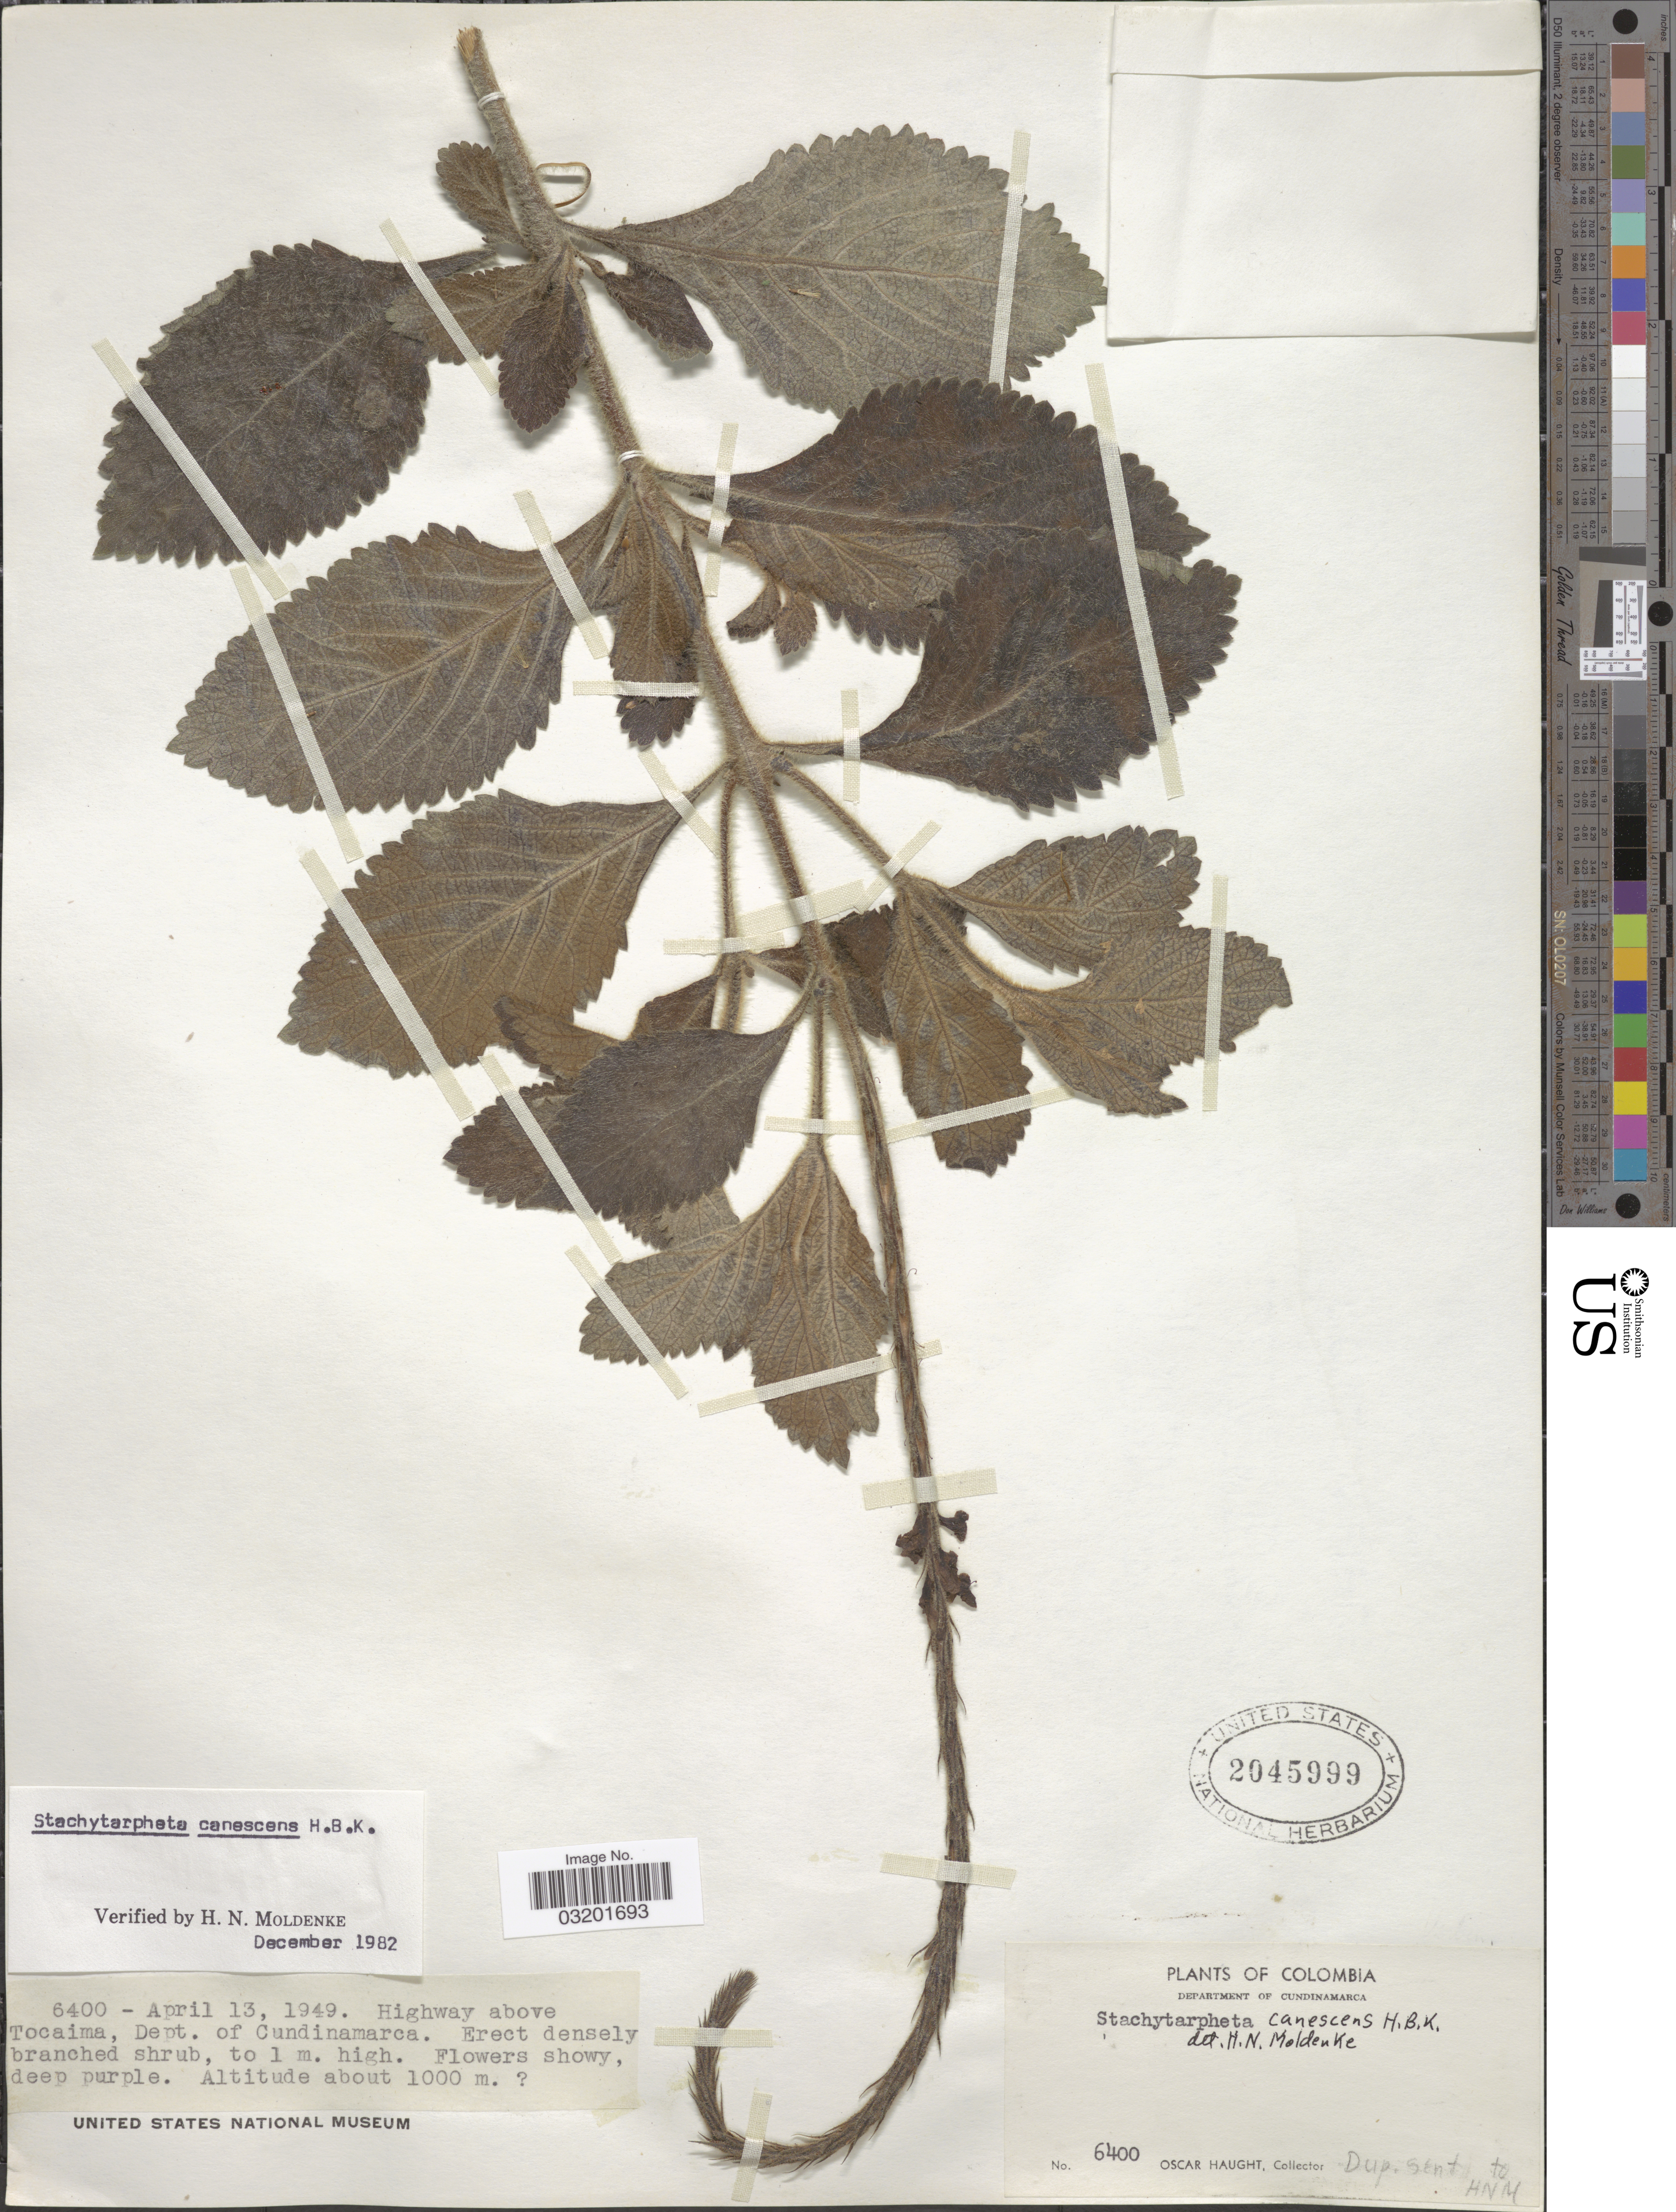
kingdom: Plantae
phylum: Tracheophyta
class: Magnoliopsida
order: Lamiales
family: Verbenaceae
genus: Stachytarpheta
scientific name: Stachytarpheta canescens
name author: Kunth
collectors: O. L. Haught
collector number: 6400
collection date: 1949-04-13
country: Colombia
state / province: Cundinamarca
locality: Highway above Tocaima, Dept. of Cundinamarca.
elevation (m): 1000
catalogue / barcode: US 2045999